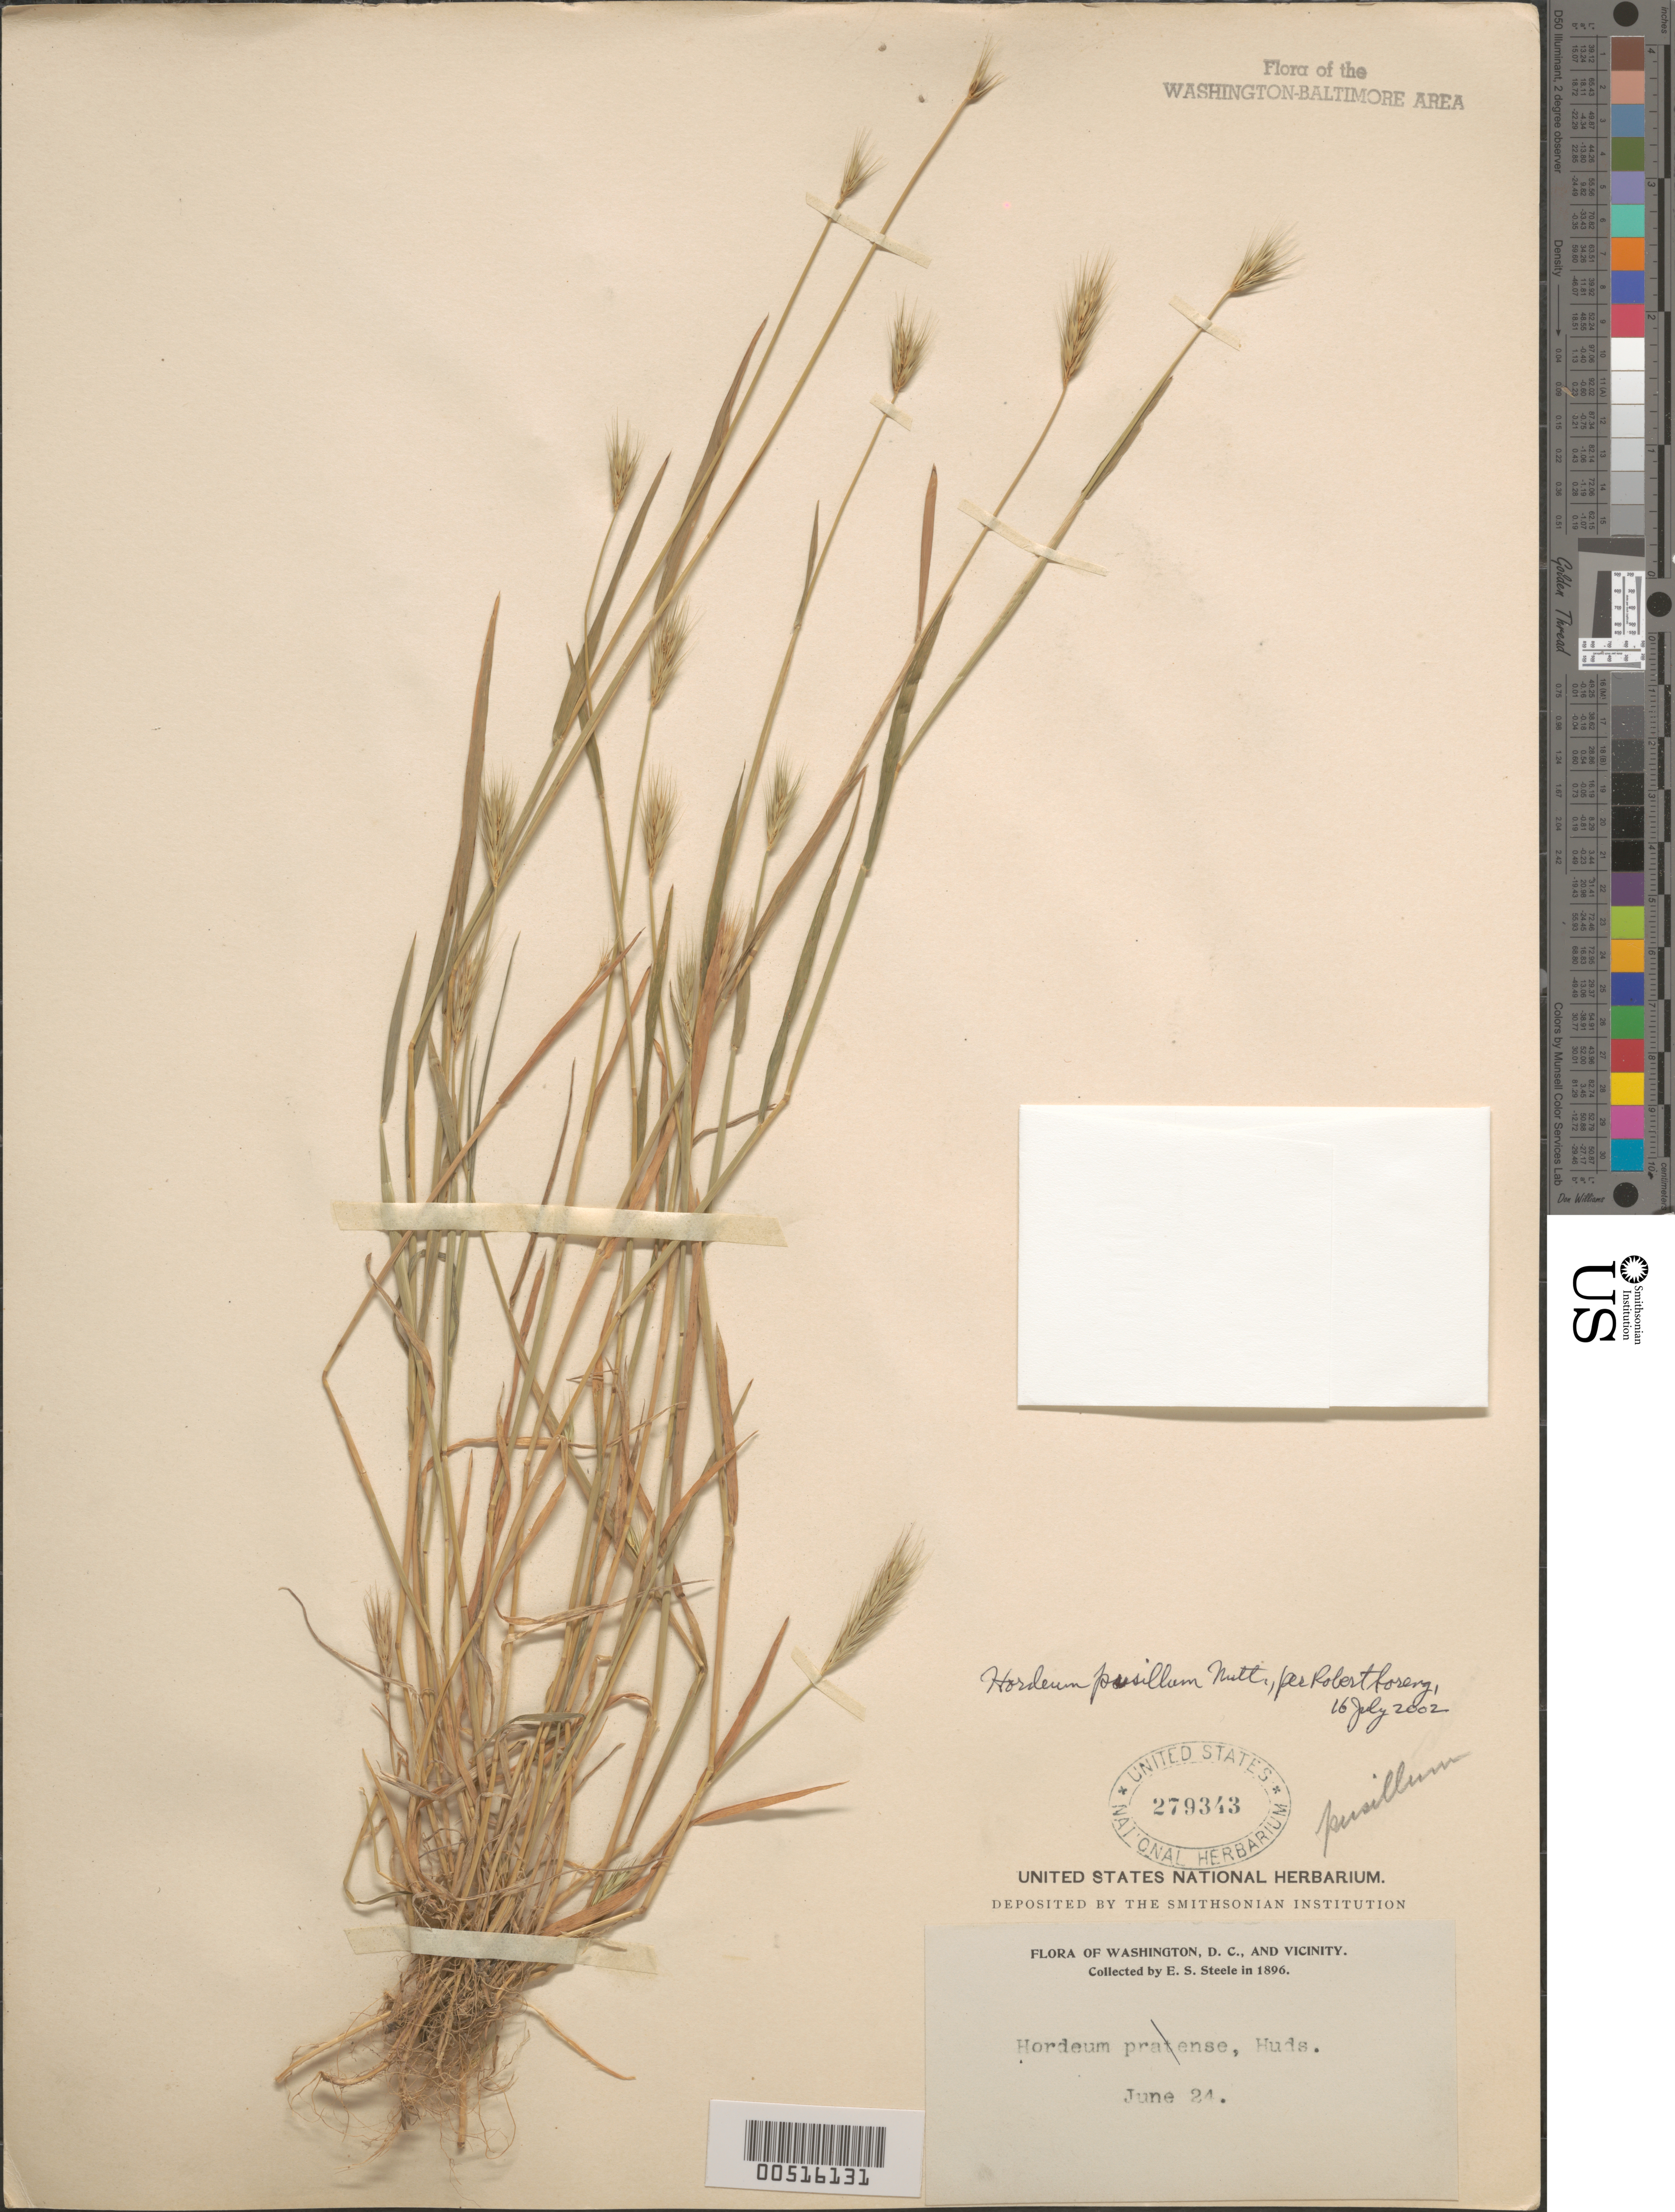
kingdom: Plantae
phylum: Tracheophyta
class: Liliopsida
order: Poales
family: Poaceae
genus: Hordeum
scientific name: Hordeum pusillum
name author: Nutt.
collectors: E. Steele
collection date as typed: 24 Jun 1896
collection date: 1896-06-24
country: United States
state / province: District of Columbia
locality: Washington DC area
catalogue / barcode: US 279343